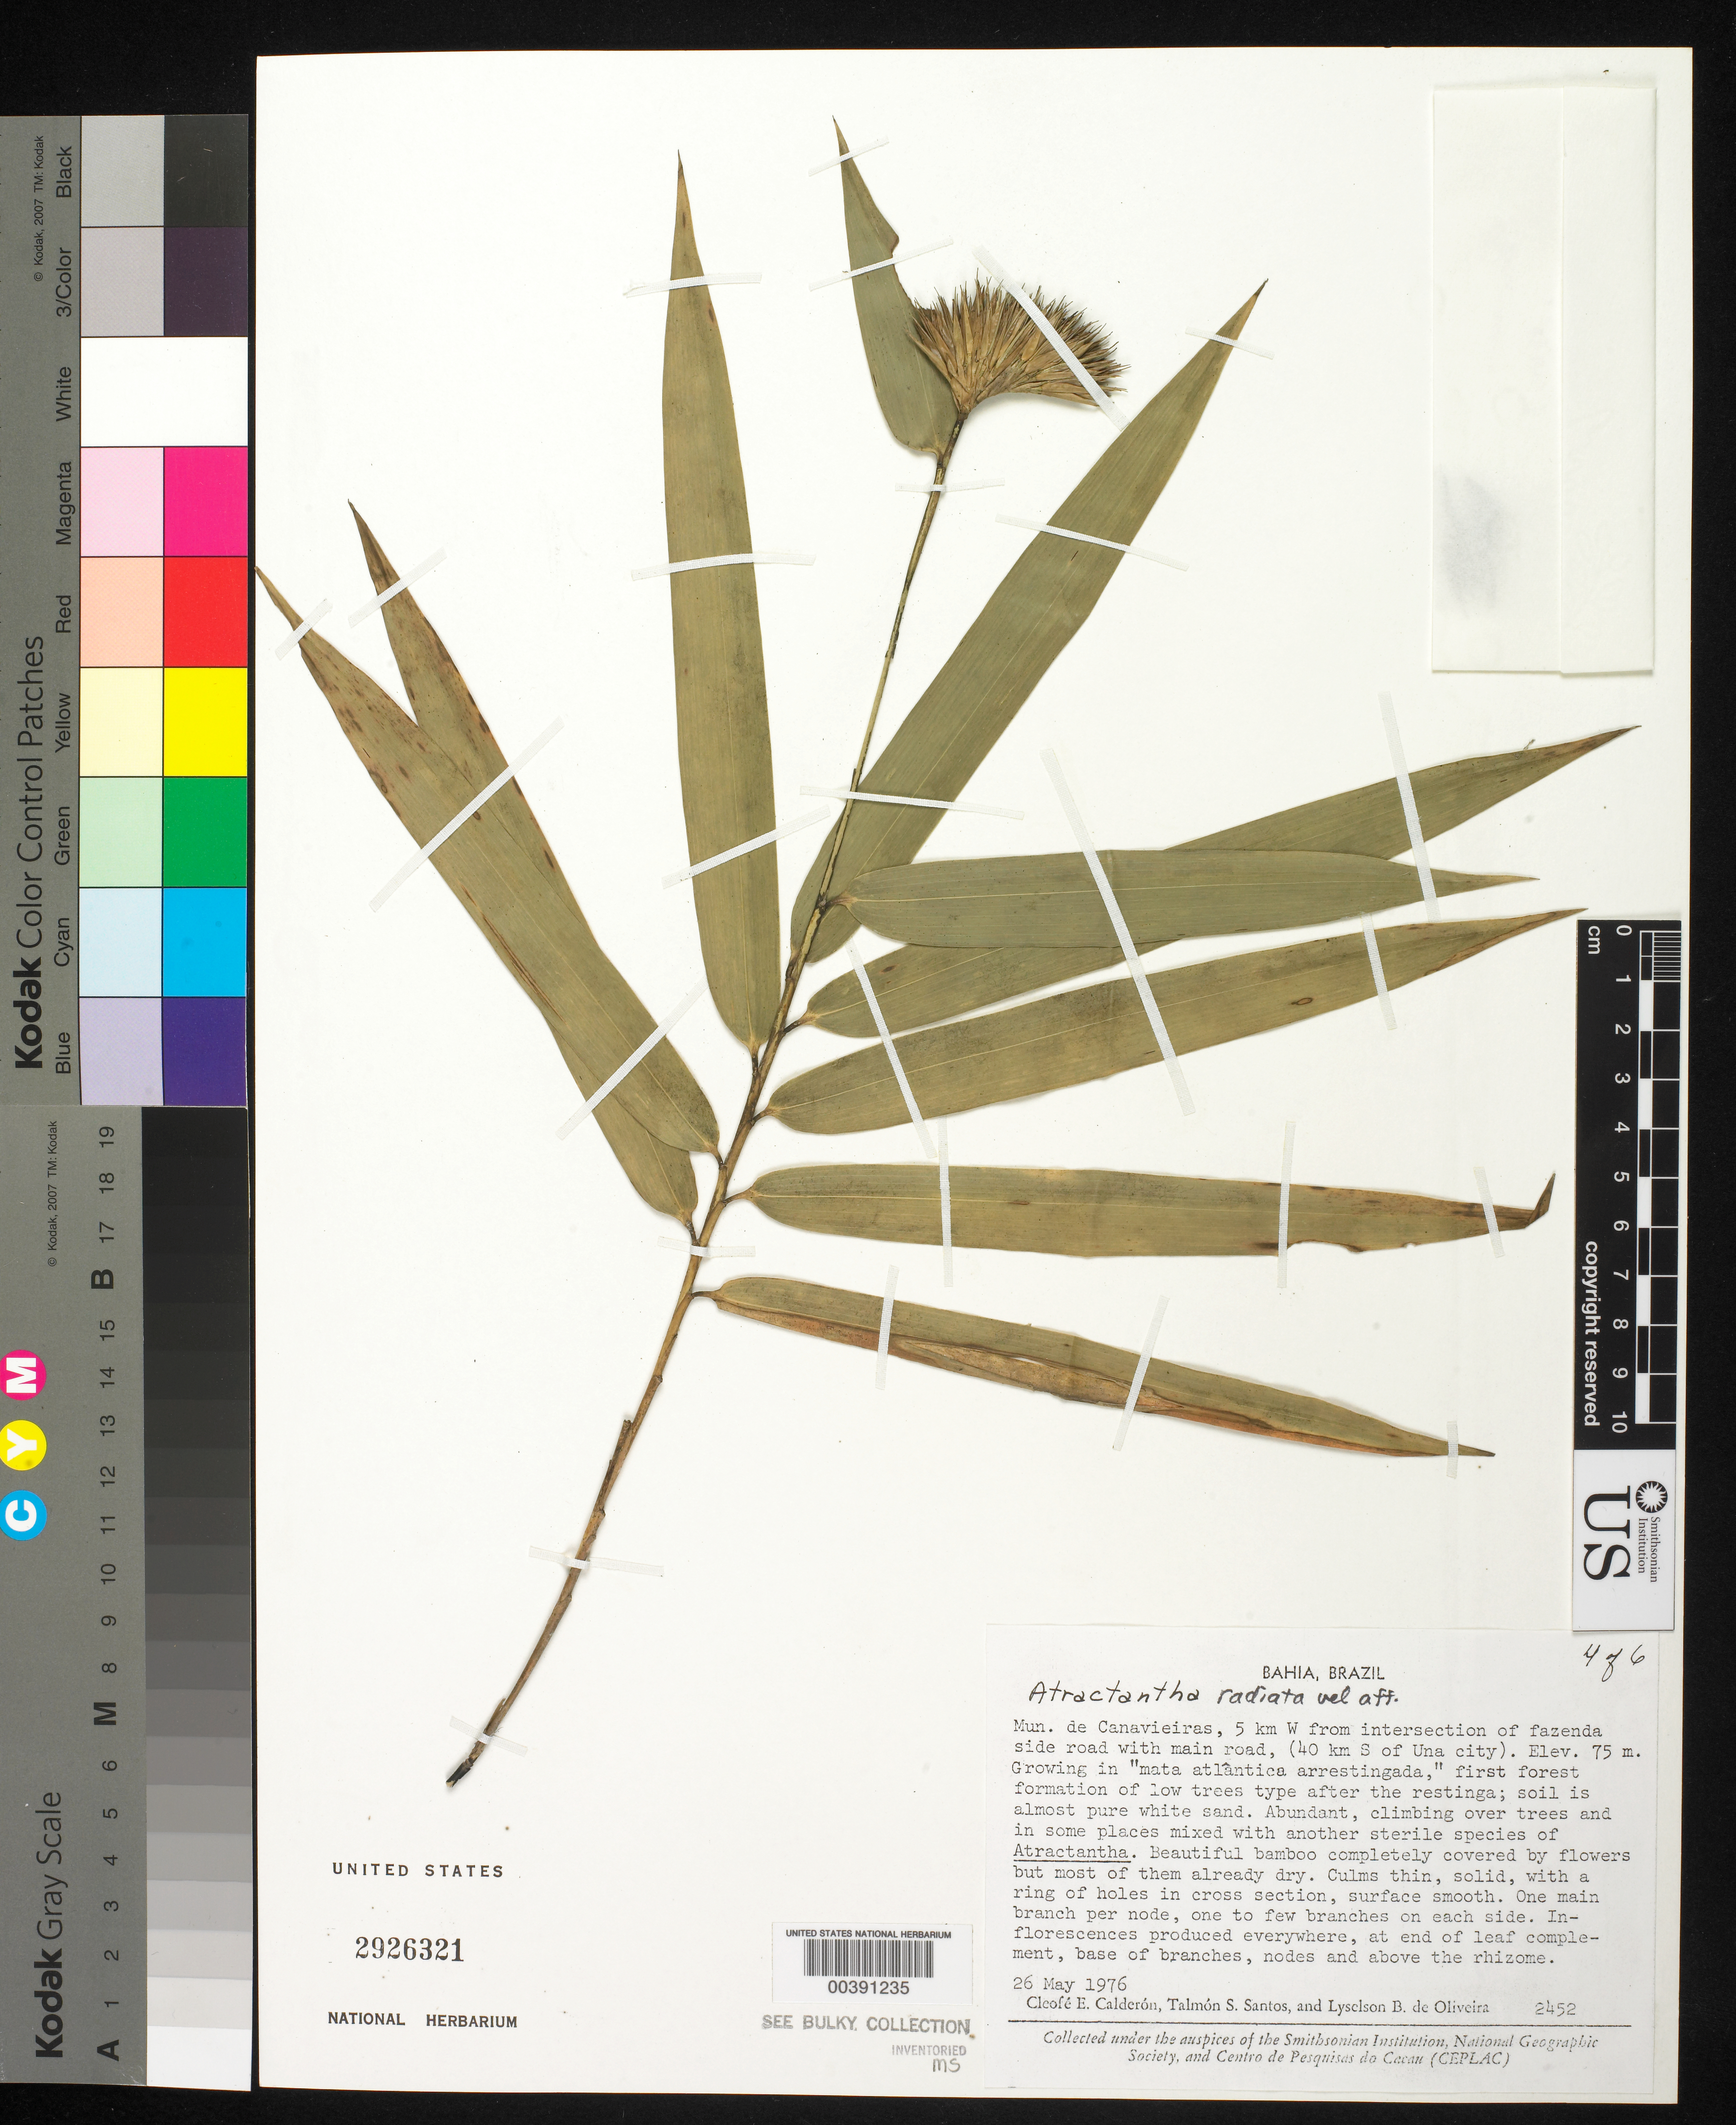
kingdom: Plantae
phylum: Tracheophyta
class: Liliopsida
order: Poales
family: Poaceae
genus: Atractantha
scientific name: Atractantha radiata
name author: McClure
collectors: C. E. Calderón, T. S. Santos & L. de Oliveira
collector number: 2452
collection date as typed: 26 May 1976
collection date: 1976-05-26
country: Brazil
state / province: Bahia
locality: Canavieiras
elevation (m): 75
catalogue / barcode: US 2926321